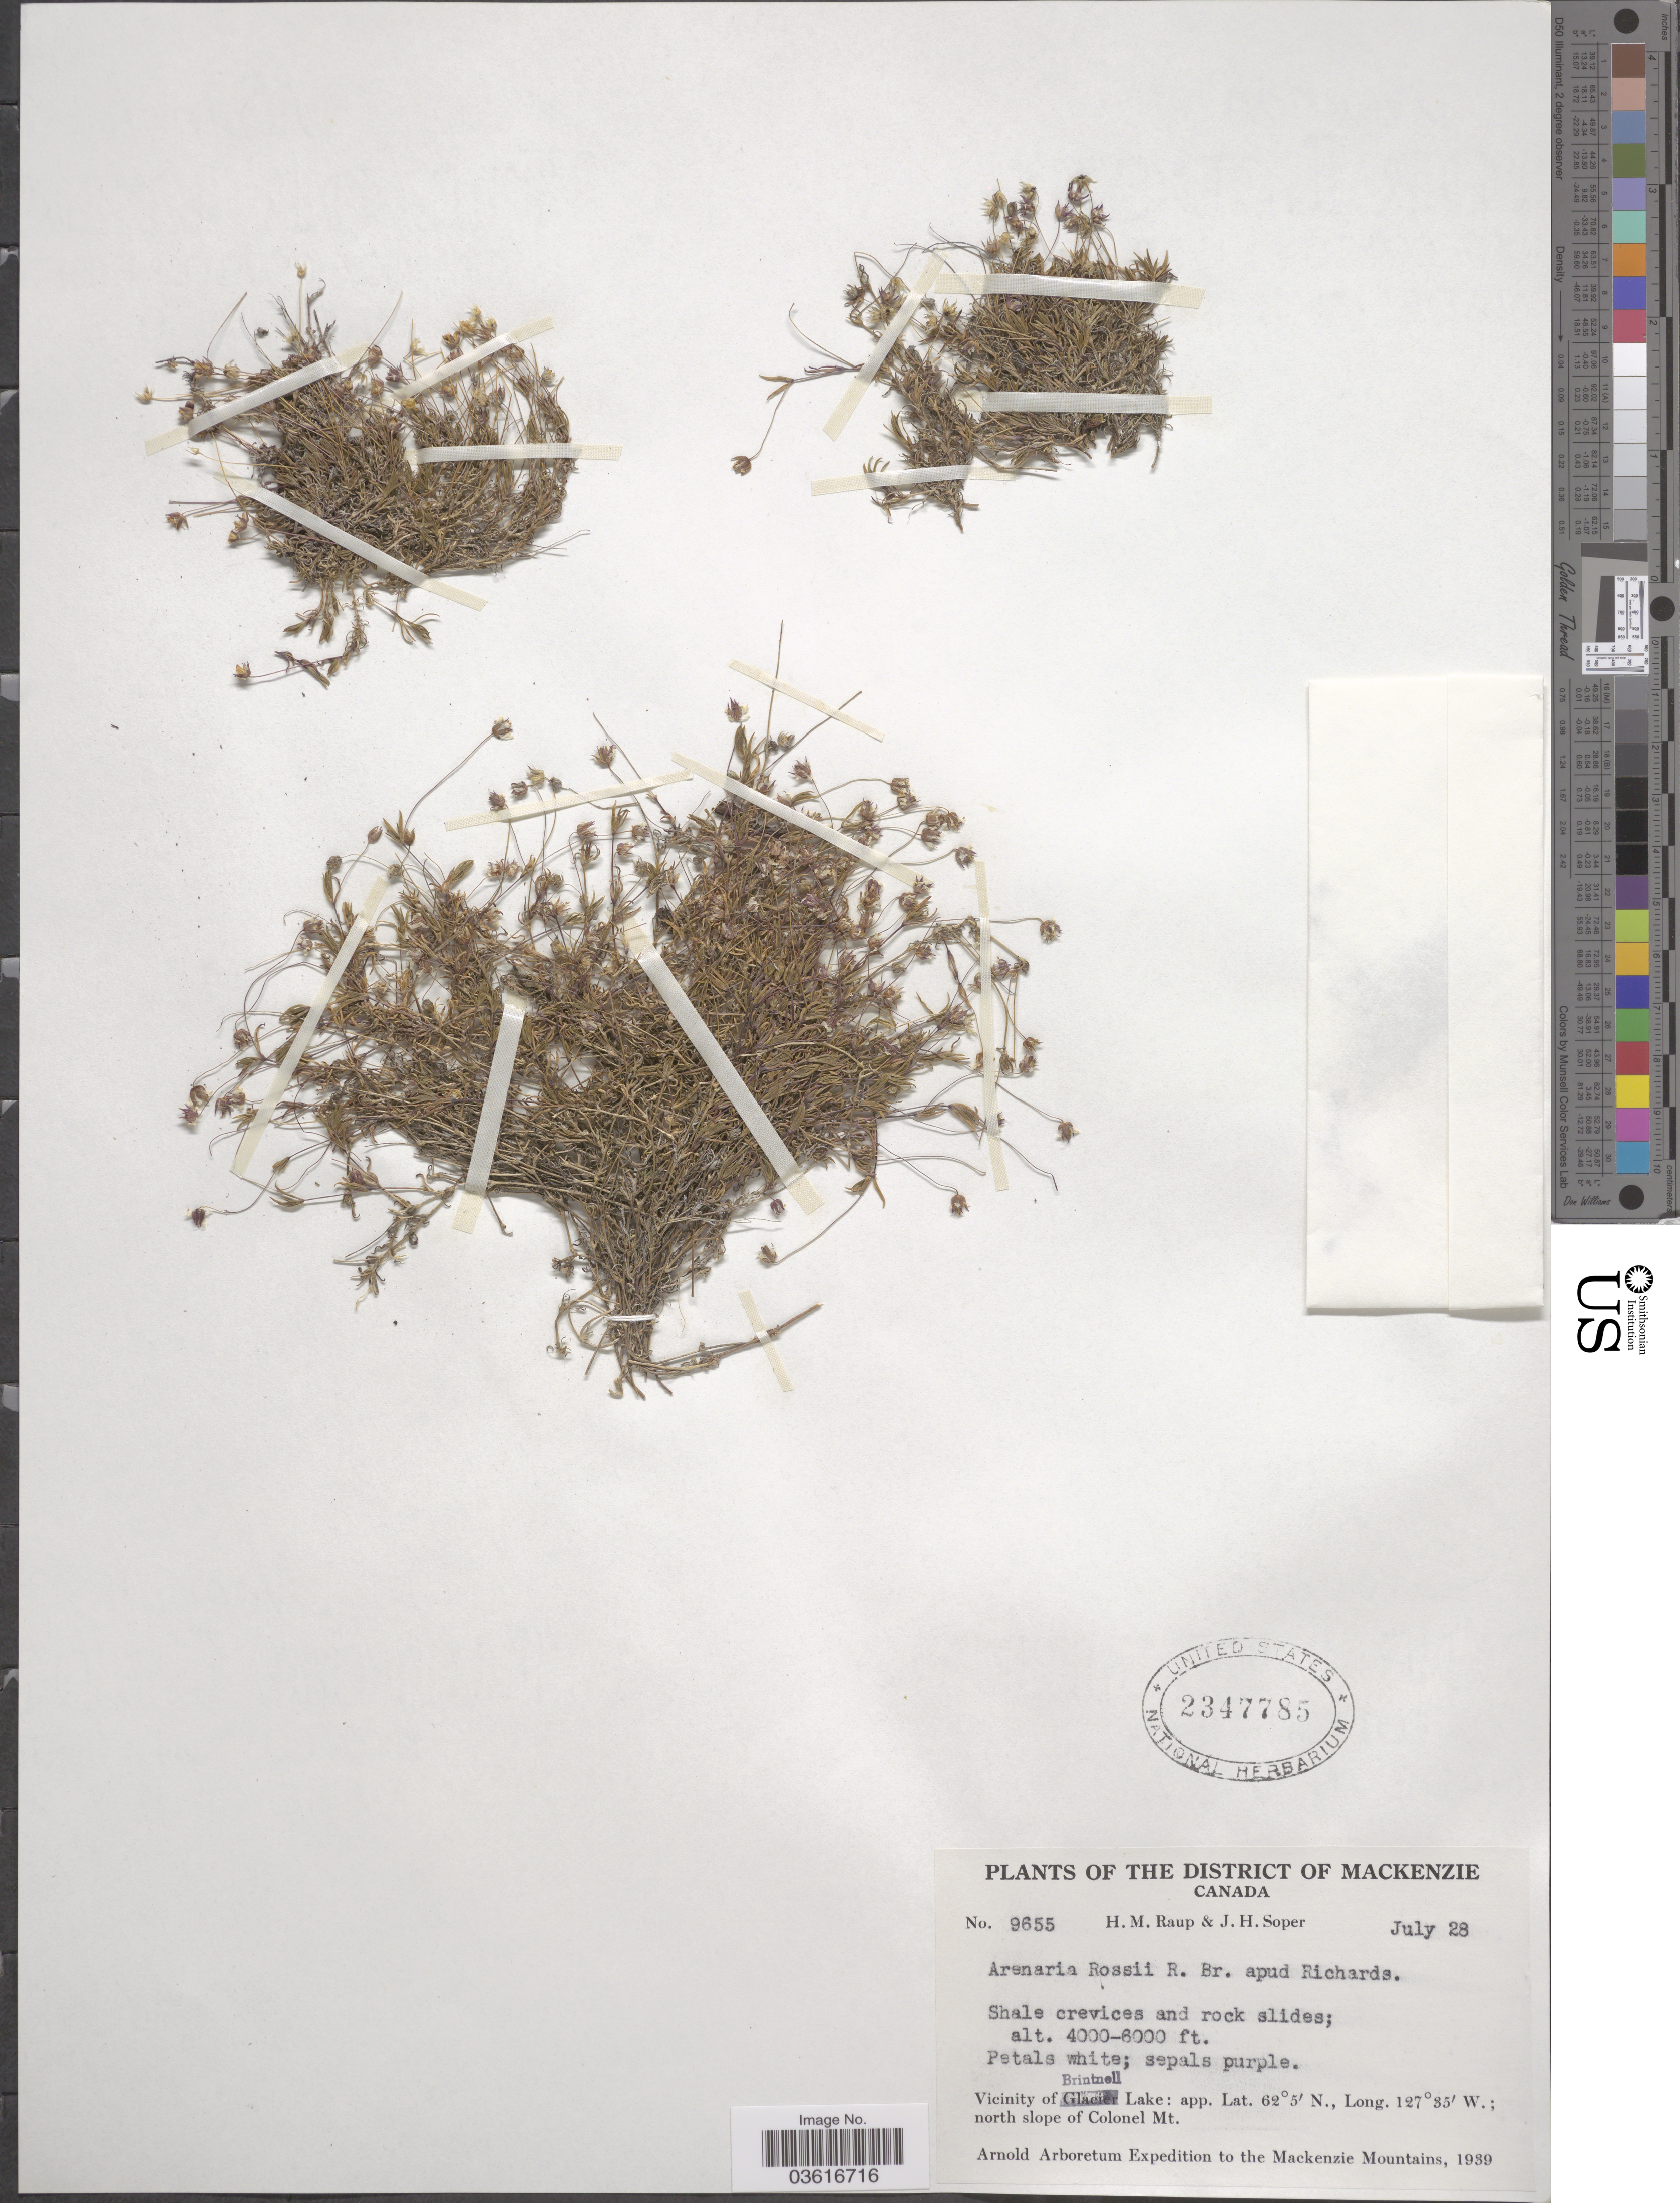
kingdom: Plantae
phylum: Tracheophyta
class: Magnoliopsida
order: Caryophyllales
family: Caryophyllaceae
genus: Minuartia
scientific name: Minuartia rossii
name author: (R. Br. ex Richardson) Graebn.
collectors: H. Raup & J. H. Soper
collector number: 9655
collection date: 1939-07-28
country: Canada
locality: District of Mackenzie. Vicinity of Brintnell Lake. North slope of Colonel Mt. Mackenzie Mountains.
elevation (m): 1219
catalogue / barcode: US 2347785